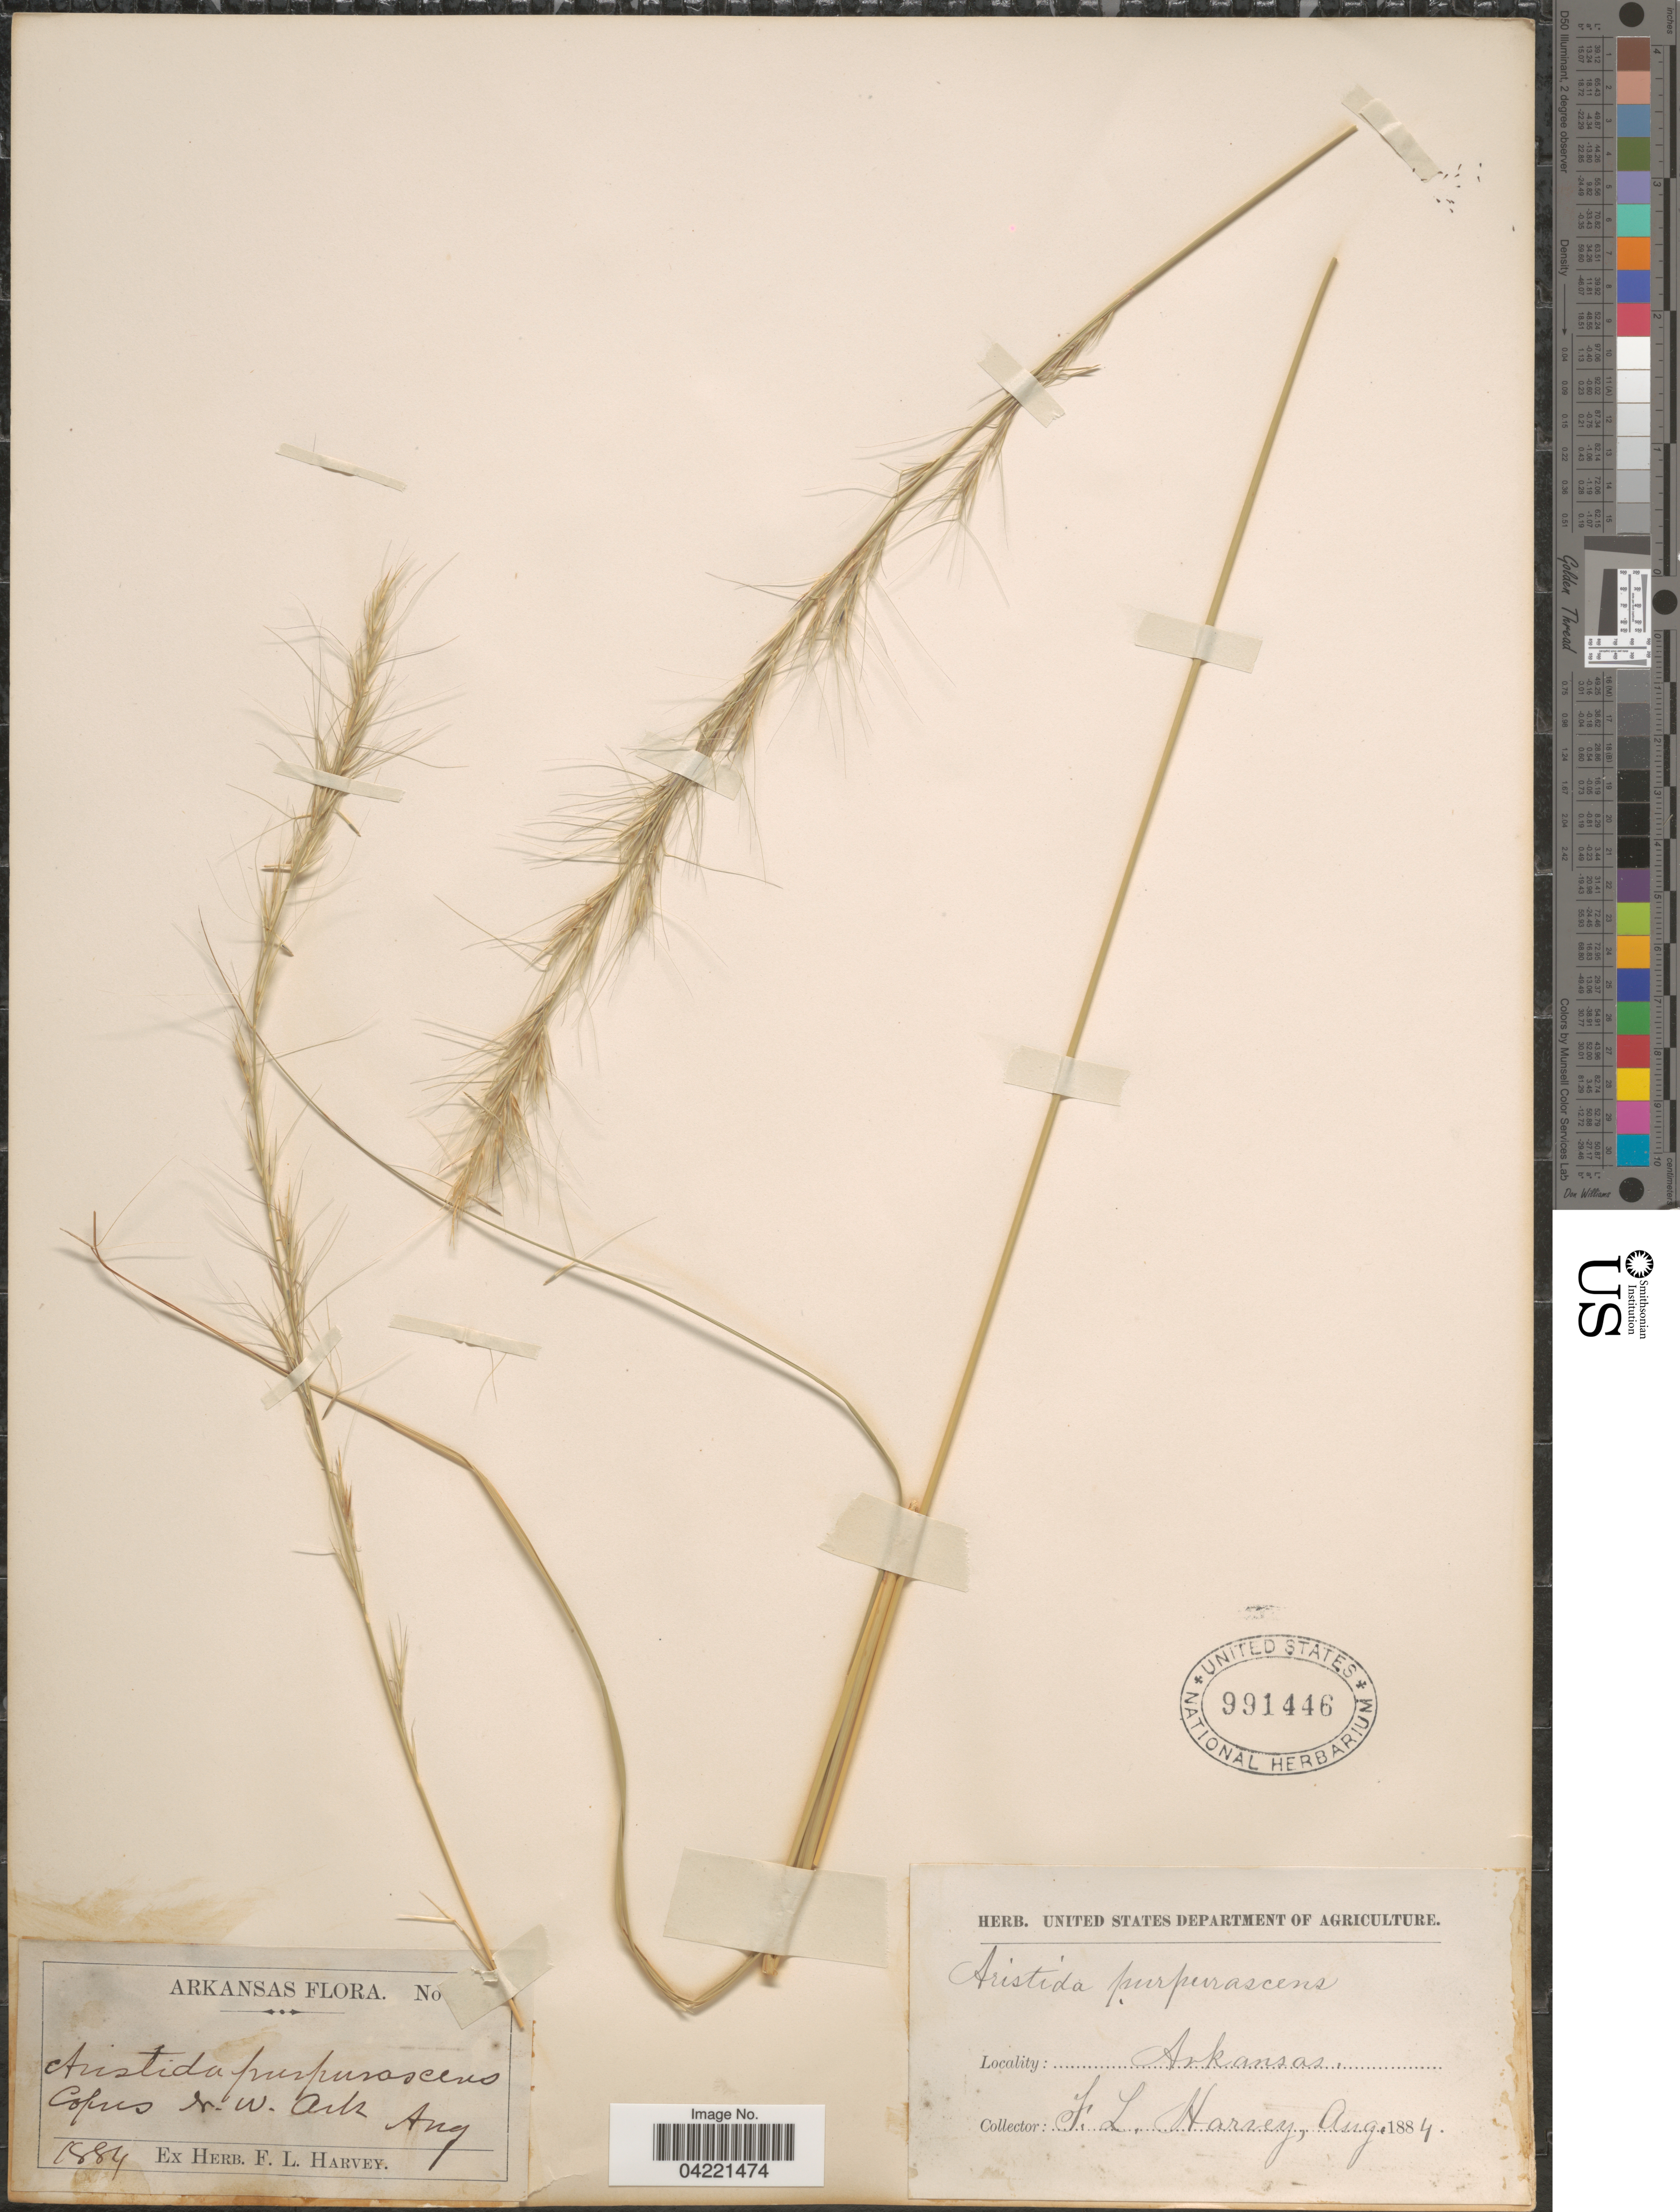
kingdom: Plantae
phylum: Tracheophyta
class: Liliopsida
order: Poales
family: Poaceae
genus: Aristida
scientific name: Aristida purpurascens var. purpurescens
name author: Poir.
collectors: F. L. Harvey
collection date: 1884-08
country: United States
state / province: Arkansas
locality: Copus N.W. Ark.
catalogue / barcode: US 991446